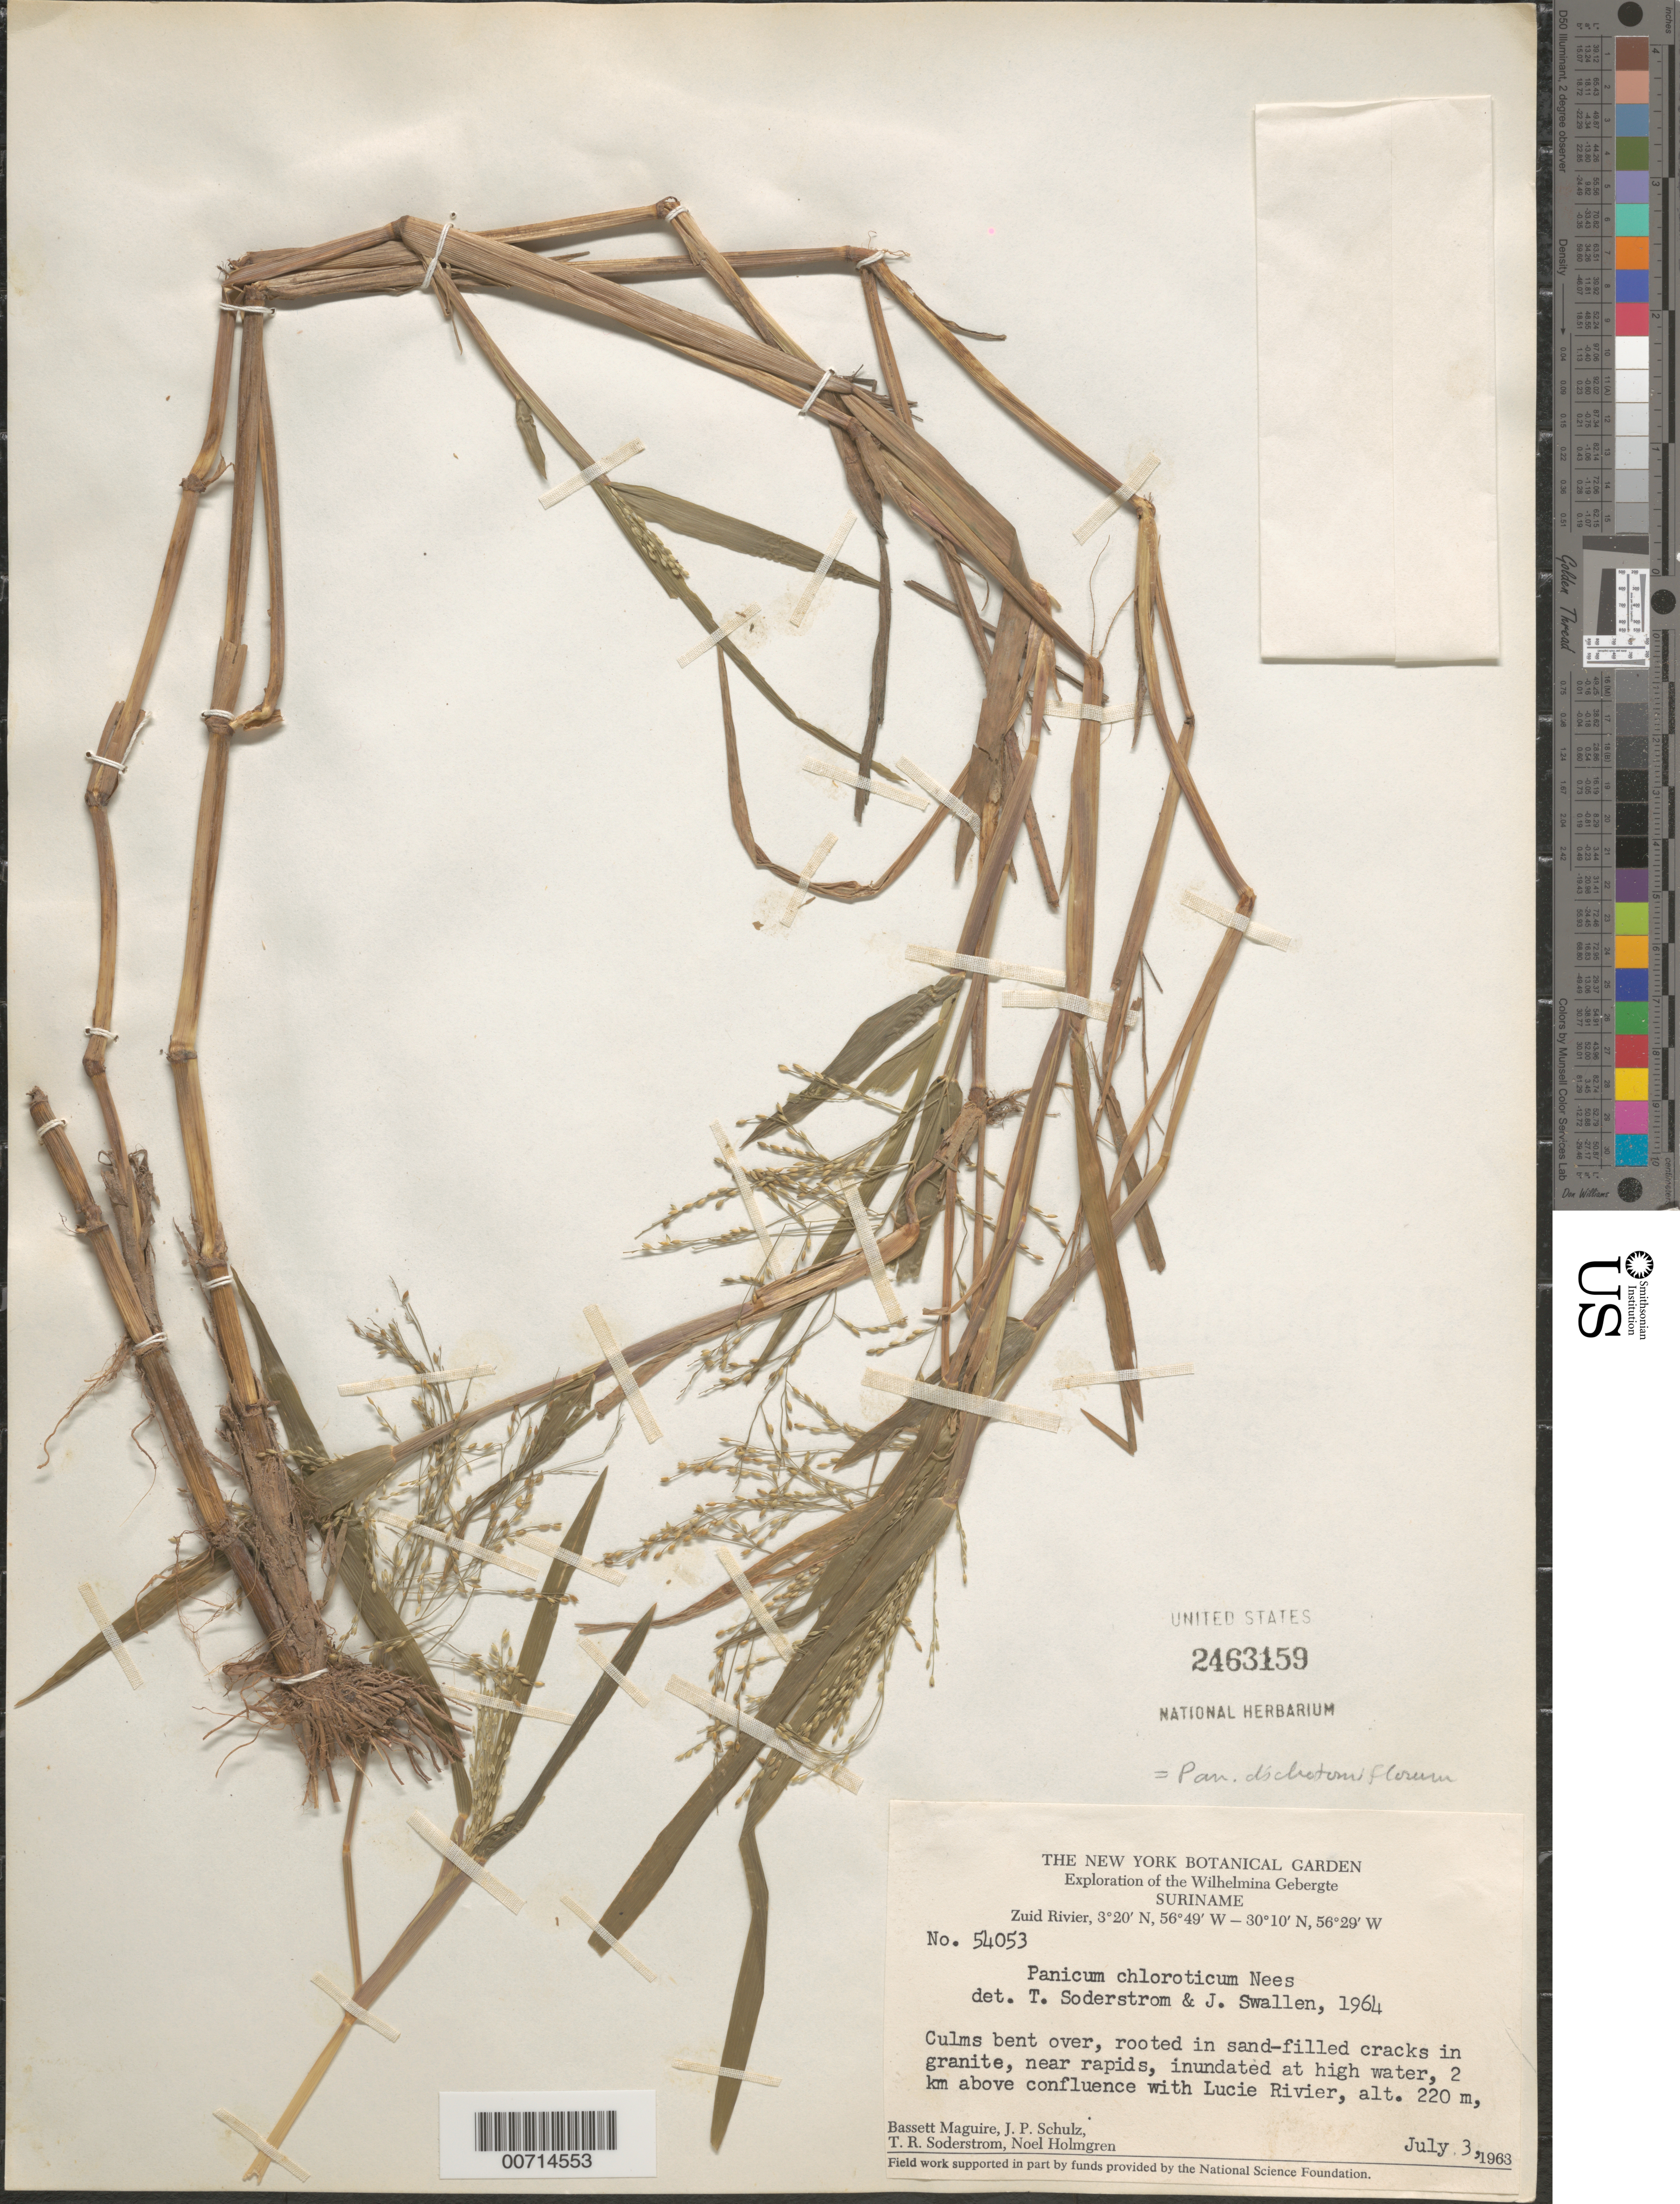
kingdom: Plantae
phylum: Tracheophyta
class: Liliopsida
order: Poales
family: Poaceae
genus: Panicum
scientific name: Panicum dichotomiflorum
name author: Michx.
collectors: B. Maguire, J. P. Schulz, T. R. Soderstrom & N. H. Holmgren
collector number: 54053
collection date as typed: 3-Jul-63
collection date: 1963-07-03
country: Suriname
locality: Zuid River, 2 km above confluence with Lucie R., Wilhelmina Gebergte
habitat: In sand-filled cracks in granite, near rapids, inundated at high water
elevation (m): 220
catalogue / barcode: US 2463159